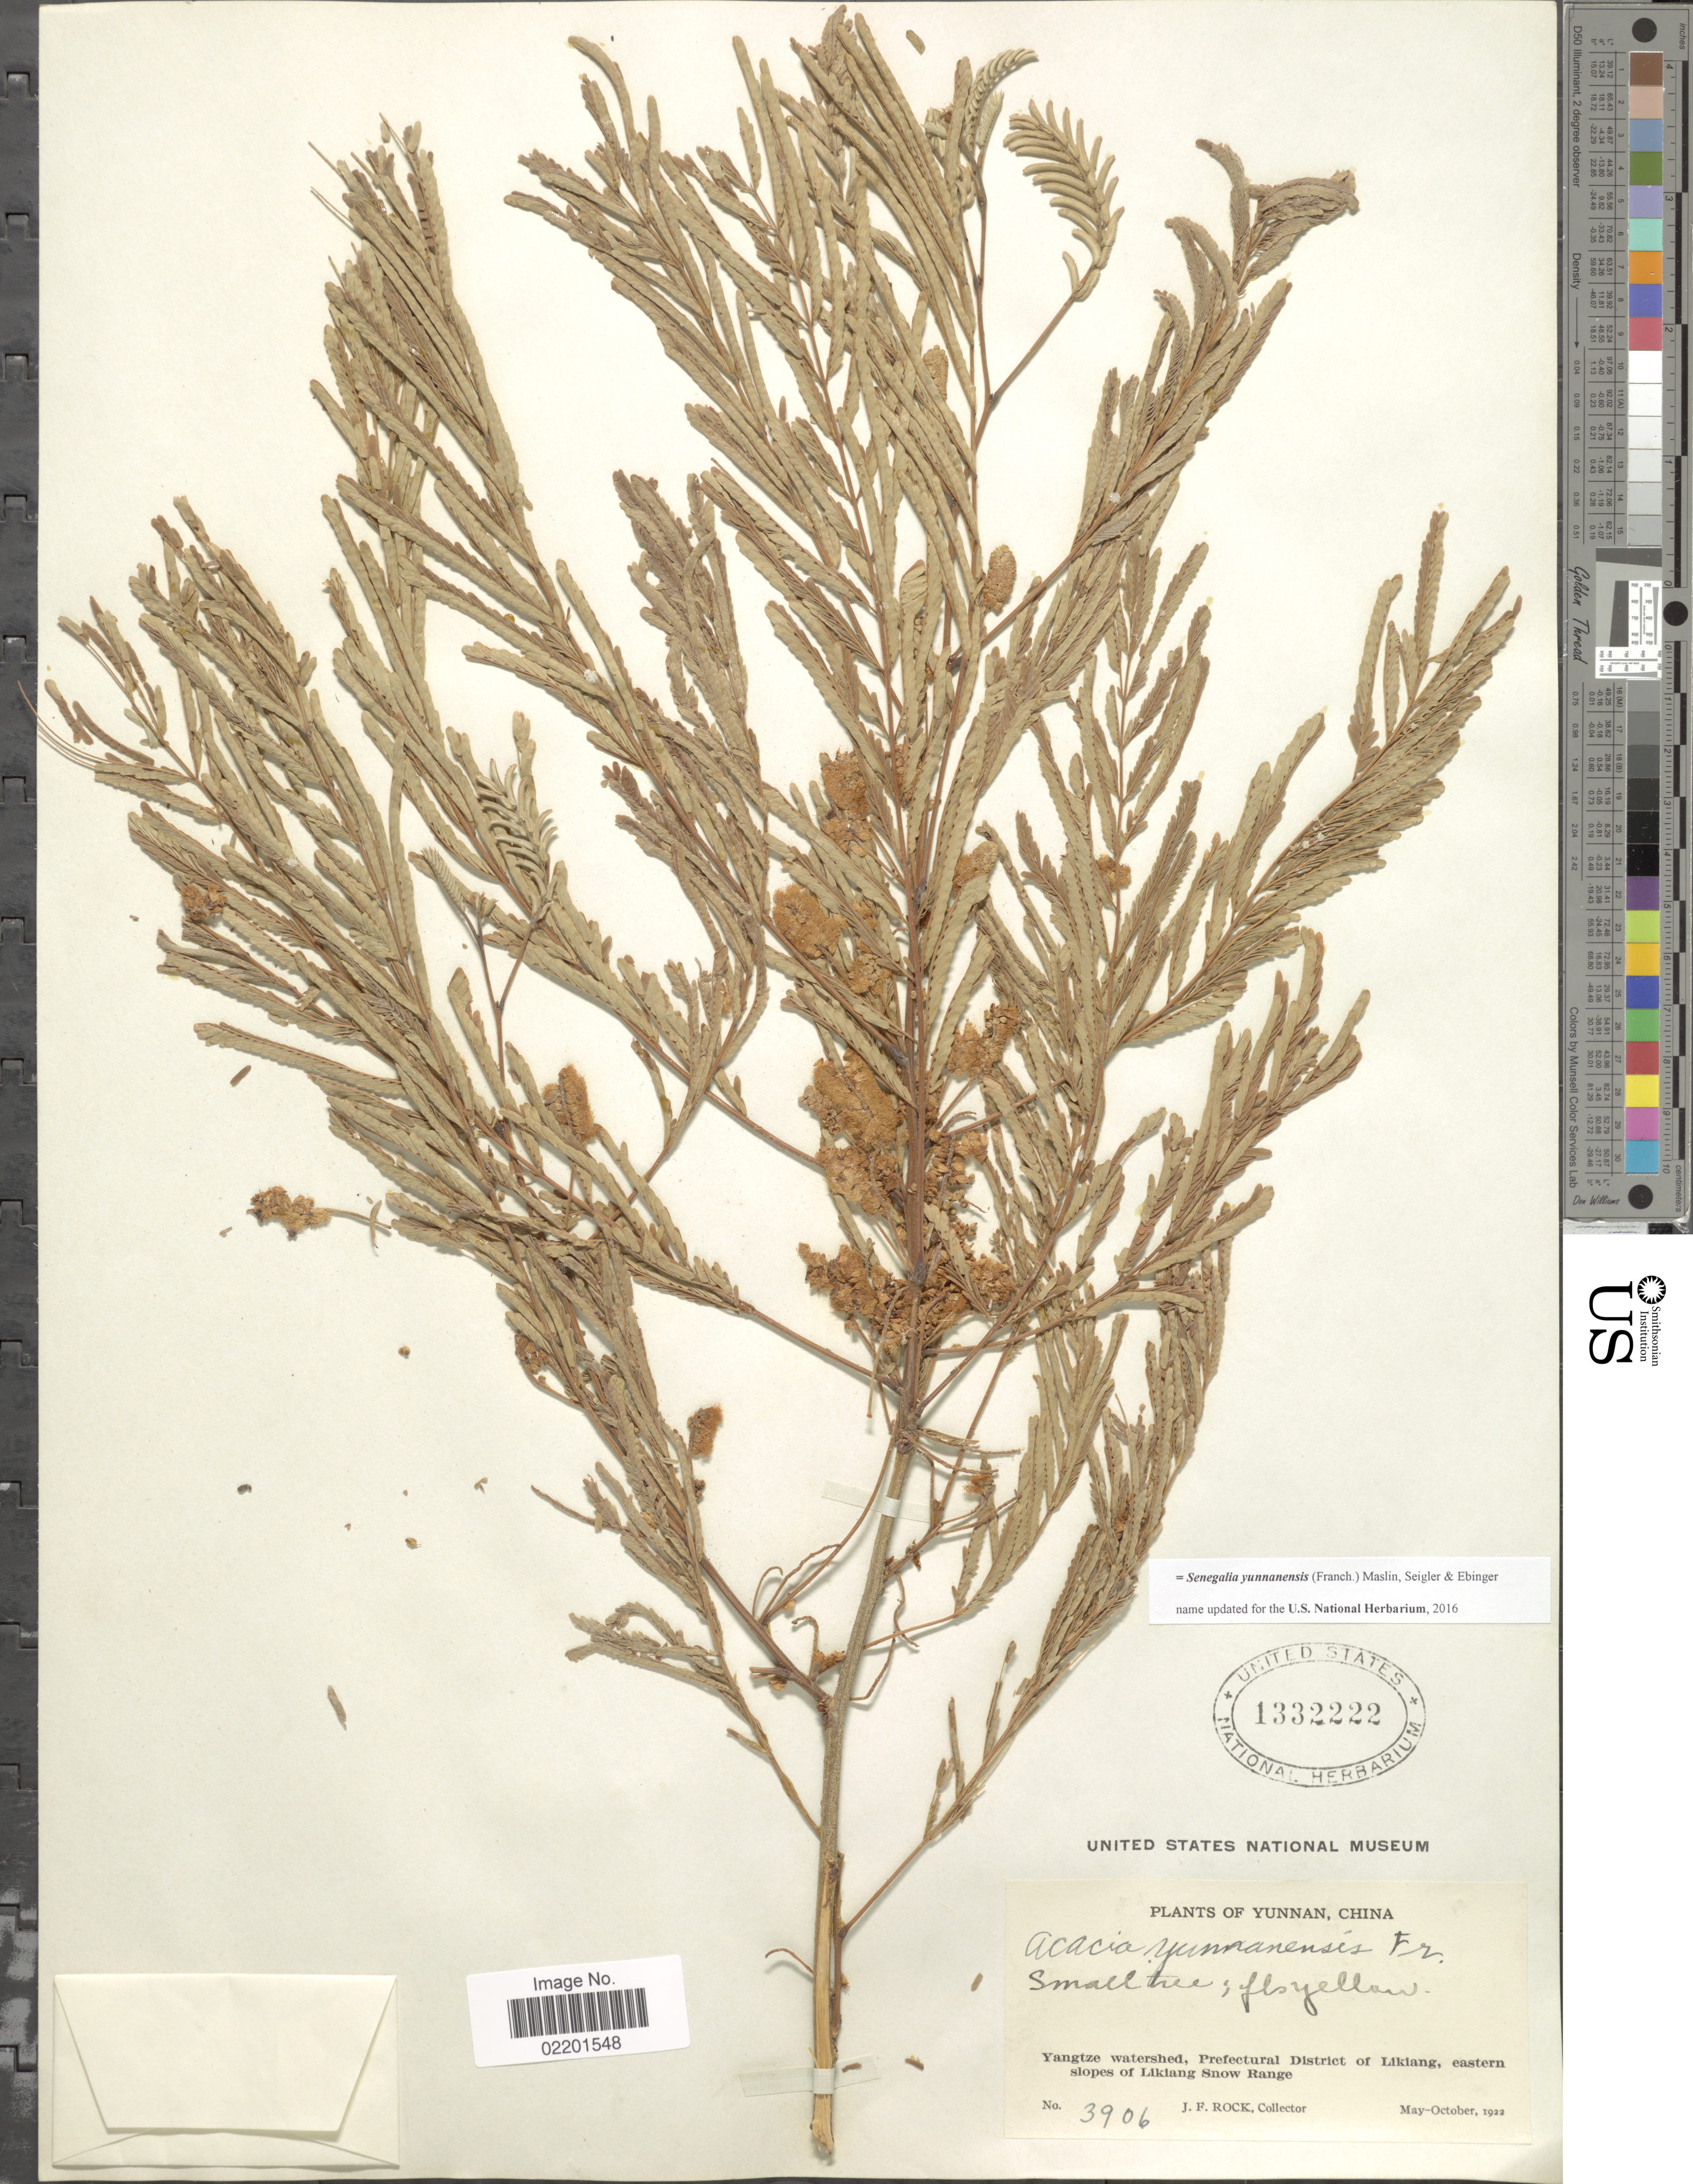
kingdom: Plantae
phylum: Tracheophyta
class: Magnoliopsida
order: Fabales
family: Fabaceae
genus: Senegalia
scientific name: Senegalia yunnanensis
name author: (Franch.) Maslin et al.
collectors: J. Rock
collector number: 3906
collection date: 1922-05/1922-10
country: China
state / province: Yunnan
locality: Yunnan, China, Yangtze watershed, Prefectural district of Likiang, eastern slopes of Likiang Snow Range.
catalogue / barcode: US 1332222